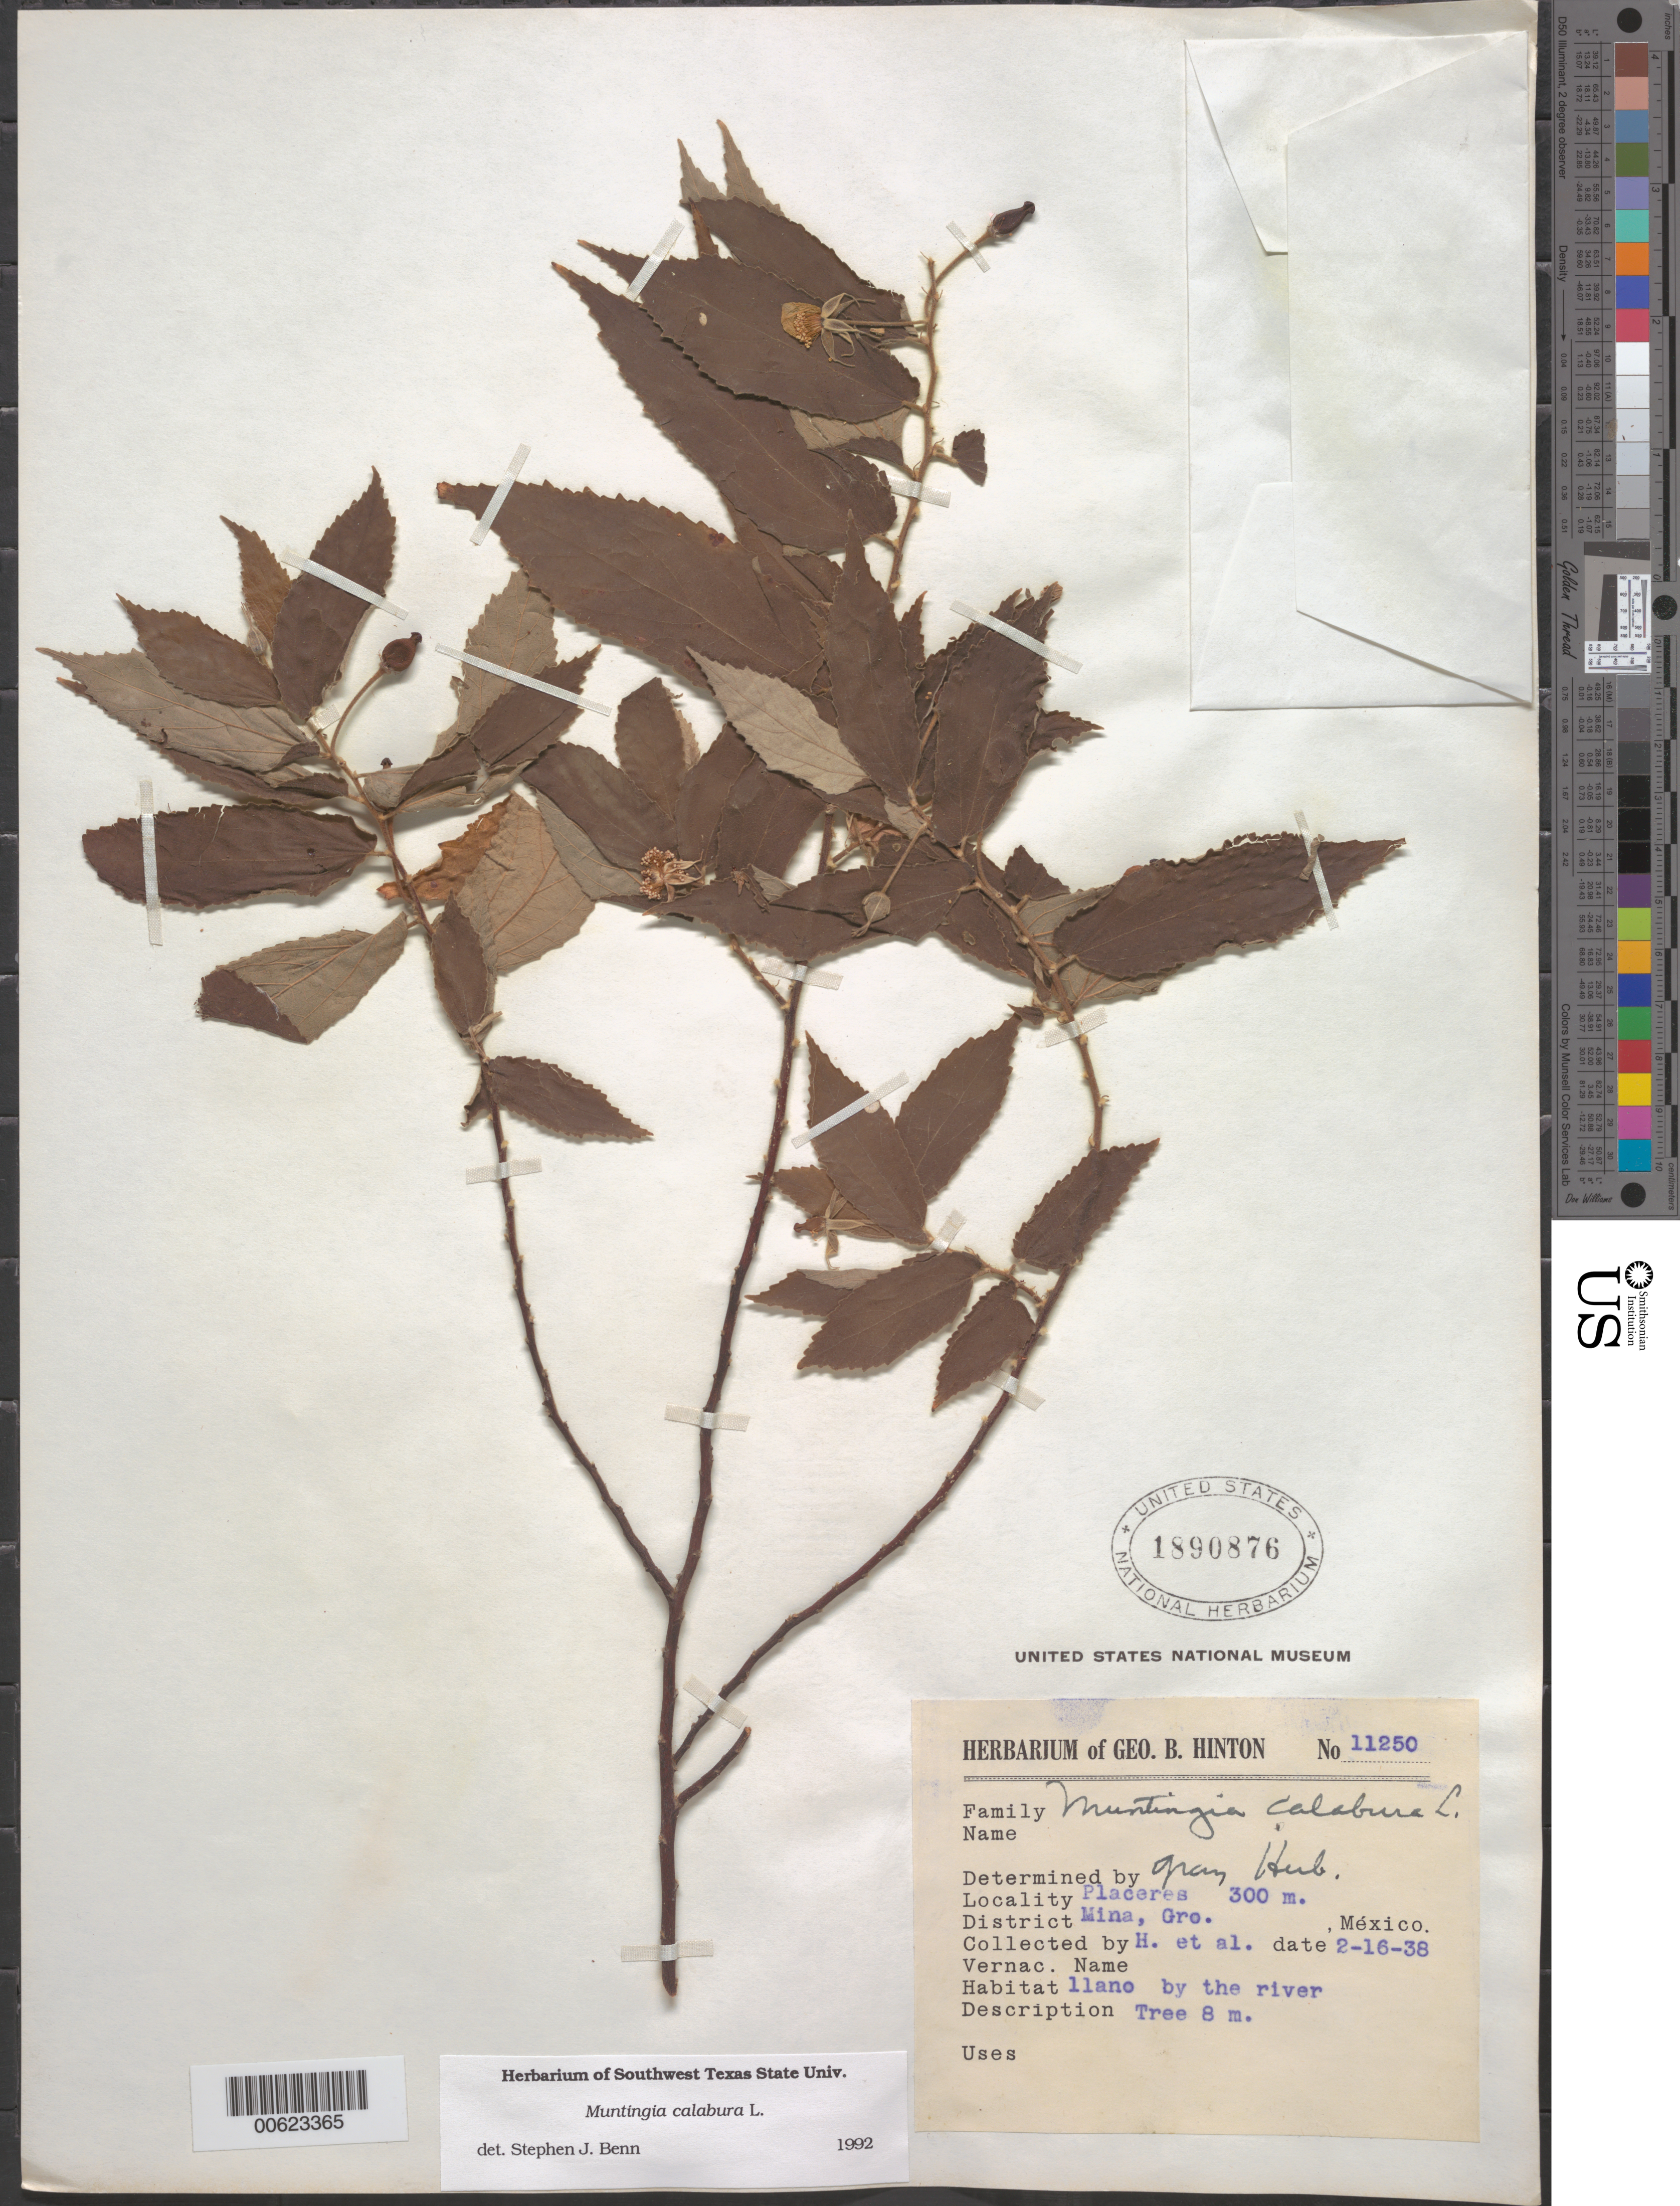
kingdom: Plantae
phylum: Tracheophyta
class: Magnoliopsida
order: Malvales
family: Muntingiaceae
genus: Muntingia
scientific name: Muntingia calabura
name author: L.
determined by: Benn, S. J.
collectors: G. B. Hinton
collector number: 11250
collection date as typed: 16 Feb 1938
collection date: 1938-02-16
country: Mexico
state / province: Guerrero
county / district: Minas ?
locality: Placeres. [Distrito/Municipality recorded as "Mina."]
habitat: Llano by the river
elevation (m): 300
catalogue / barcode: US 1890876